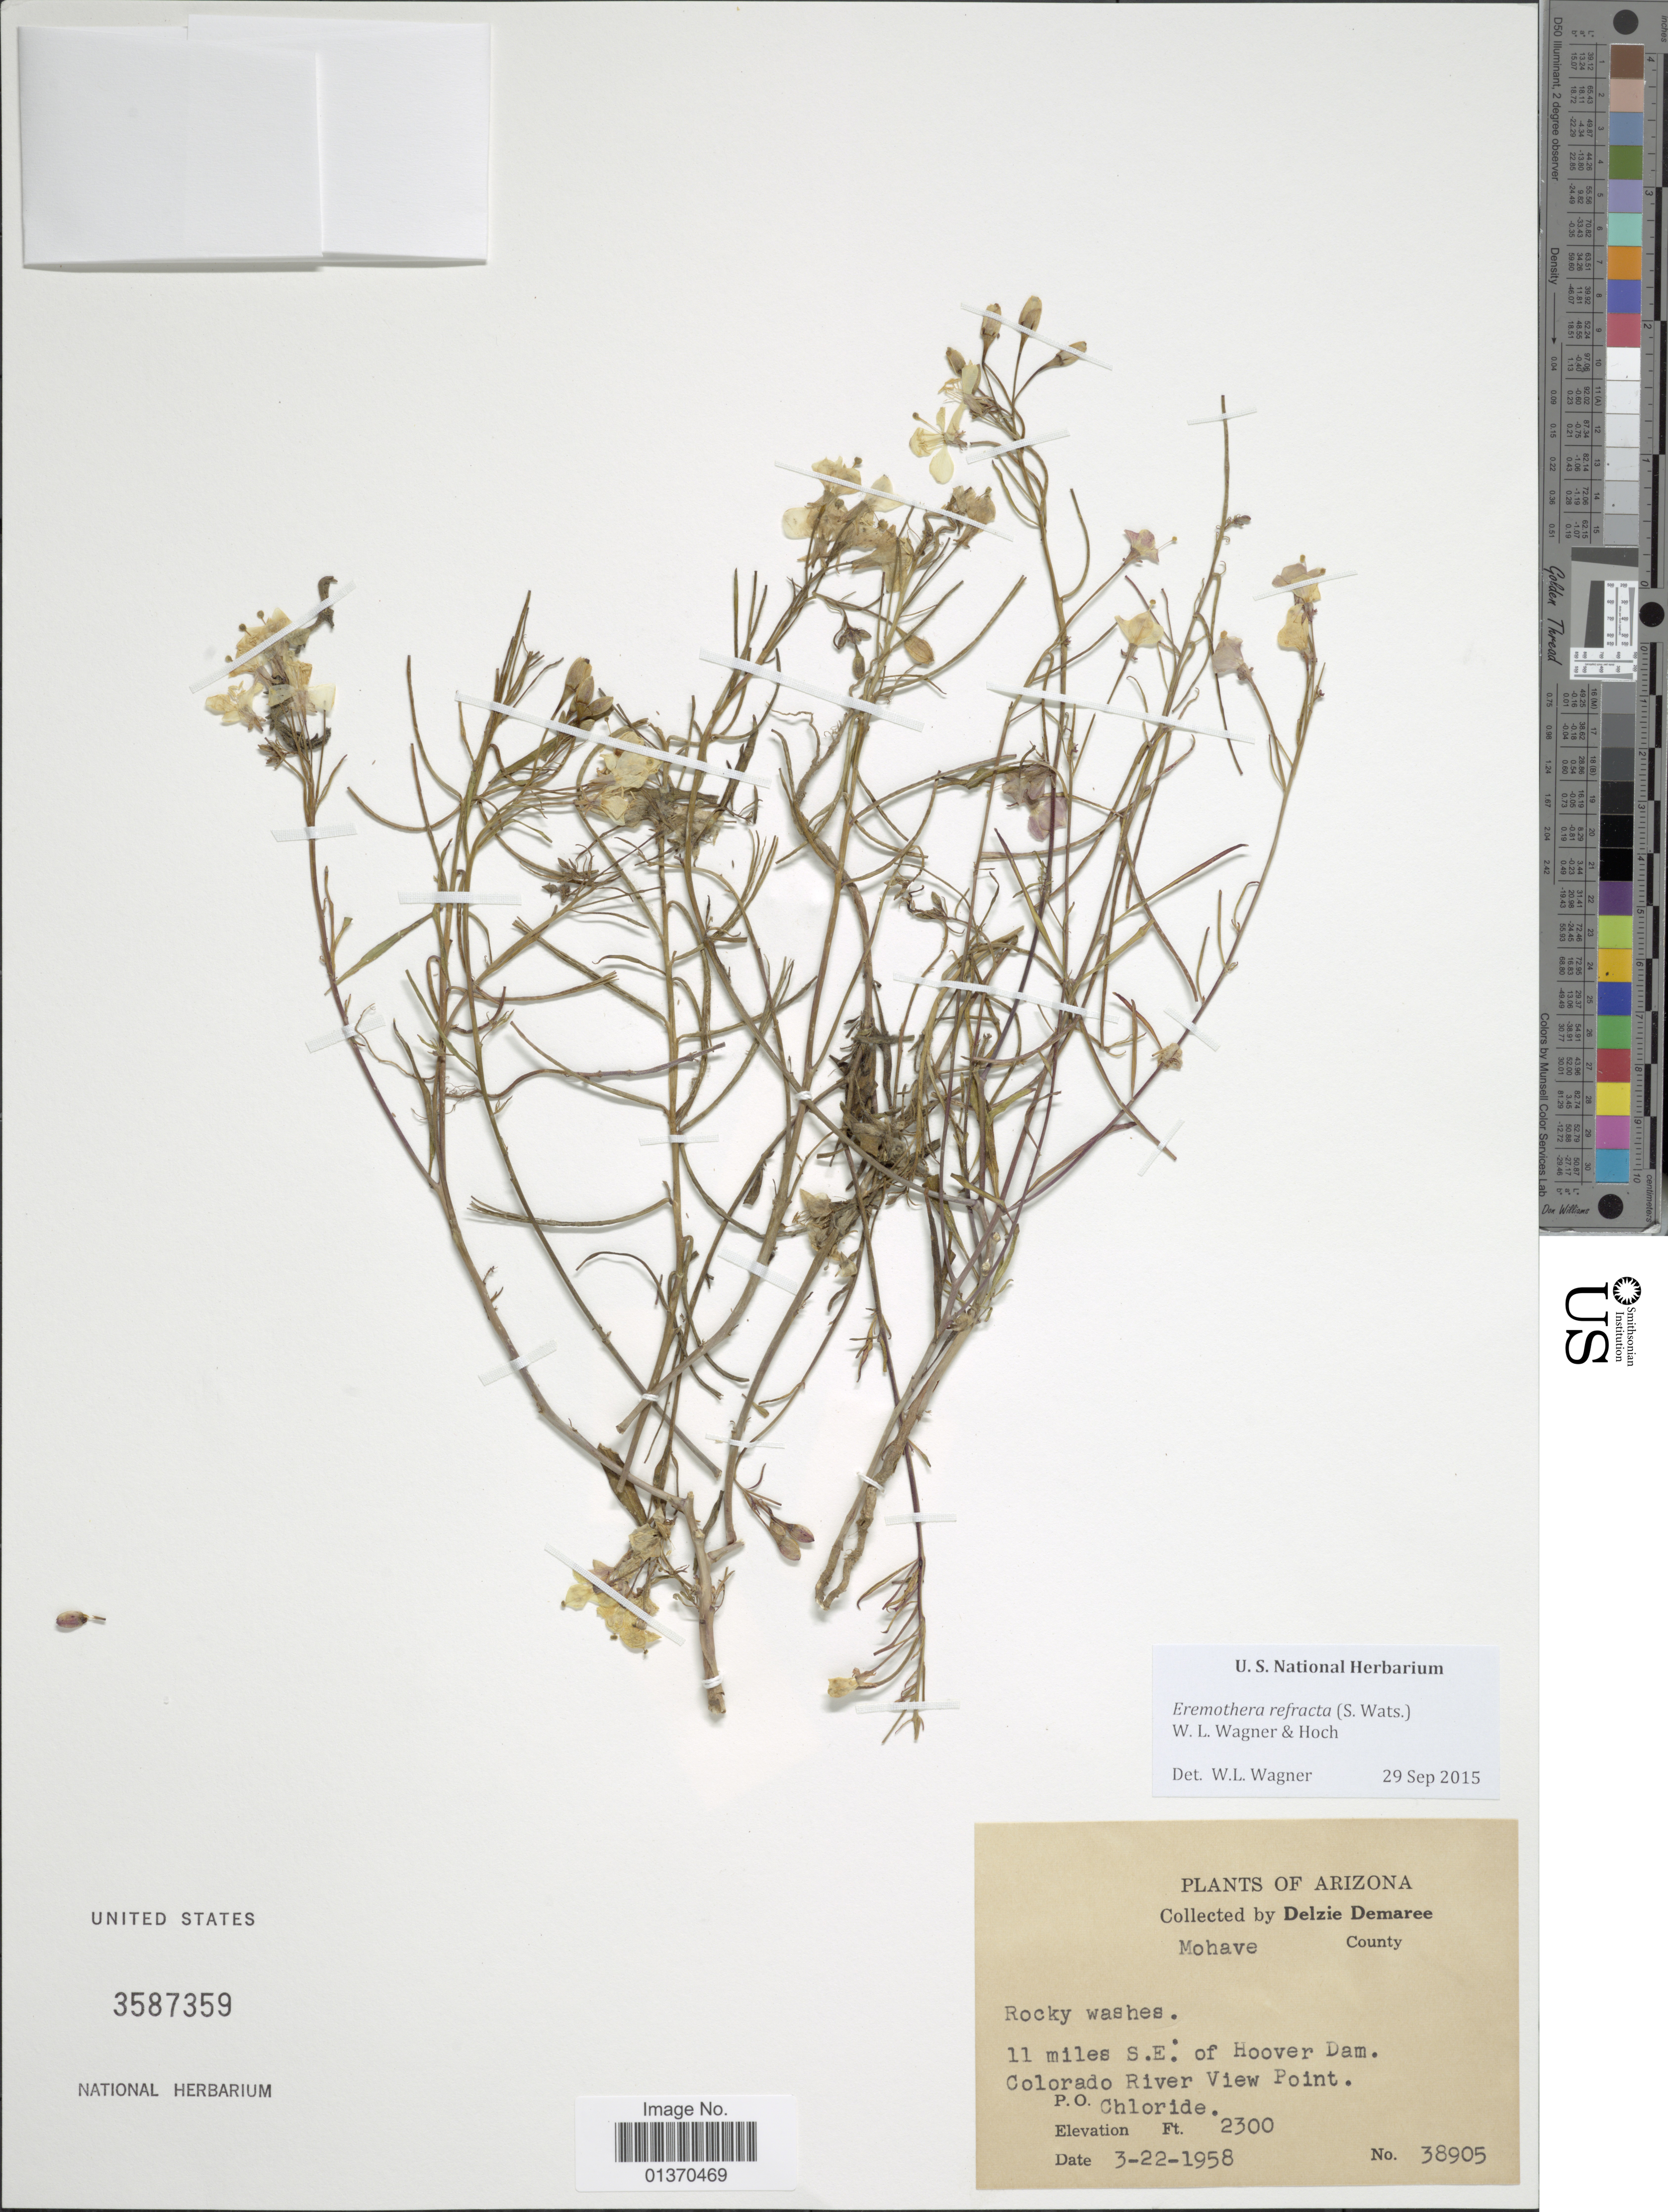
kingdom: Plantae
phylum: Tracheophyta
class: Magnoliopsida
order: Myrtales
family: Onagraceae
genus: Eremothera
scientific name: Eremothera refracta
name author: (S. Watson) W.L. Wagner & Hoch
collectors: D. Demaree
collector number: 38905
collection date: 1958-03-22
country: United States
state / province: Arizona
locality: Mohave County, 11 miles S.E. of Hoover Dam, Colorado River View Point, P.O. Chloride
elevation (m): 701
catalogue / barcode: US 3587359